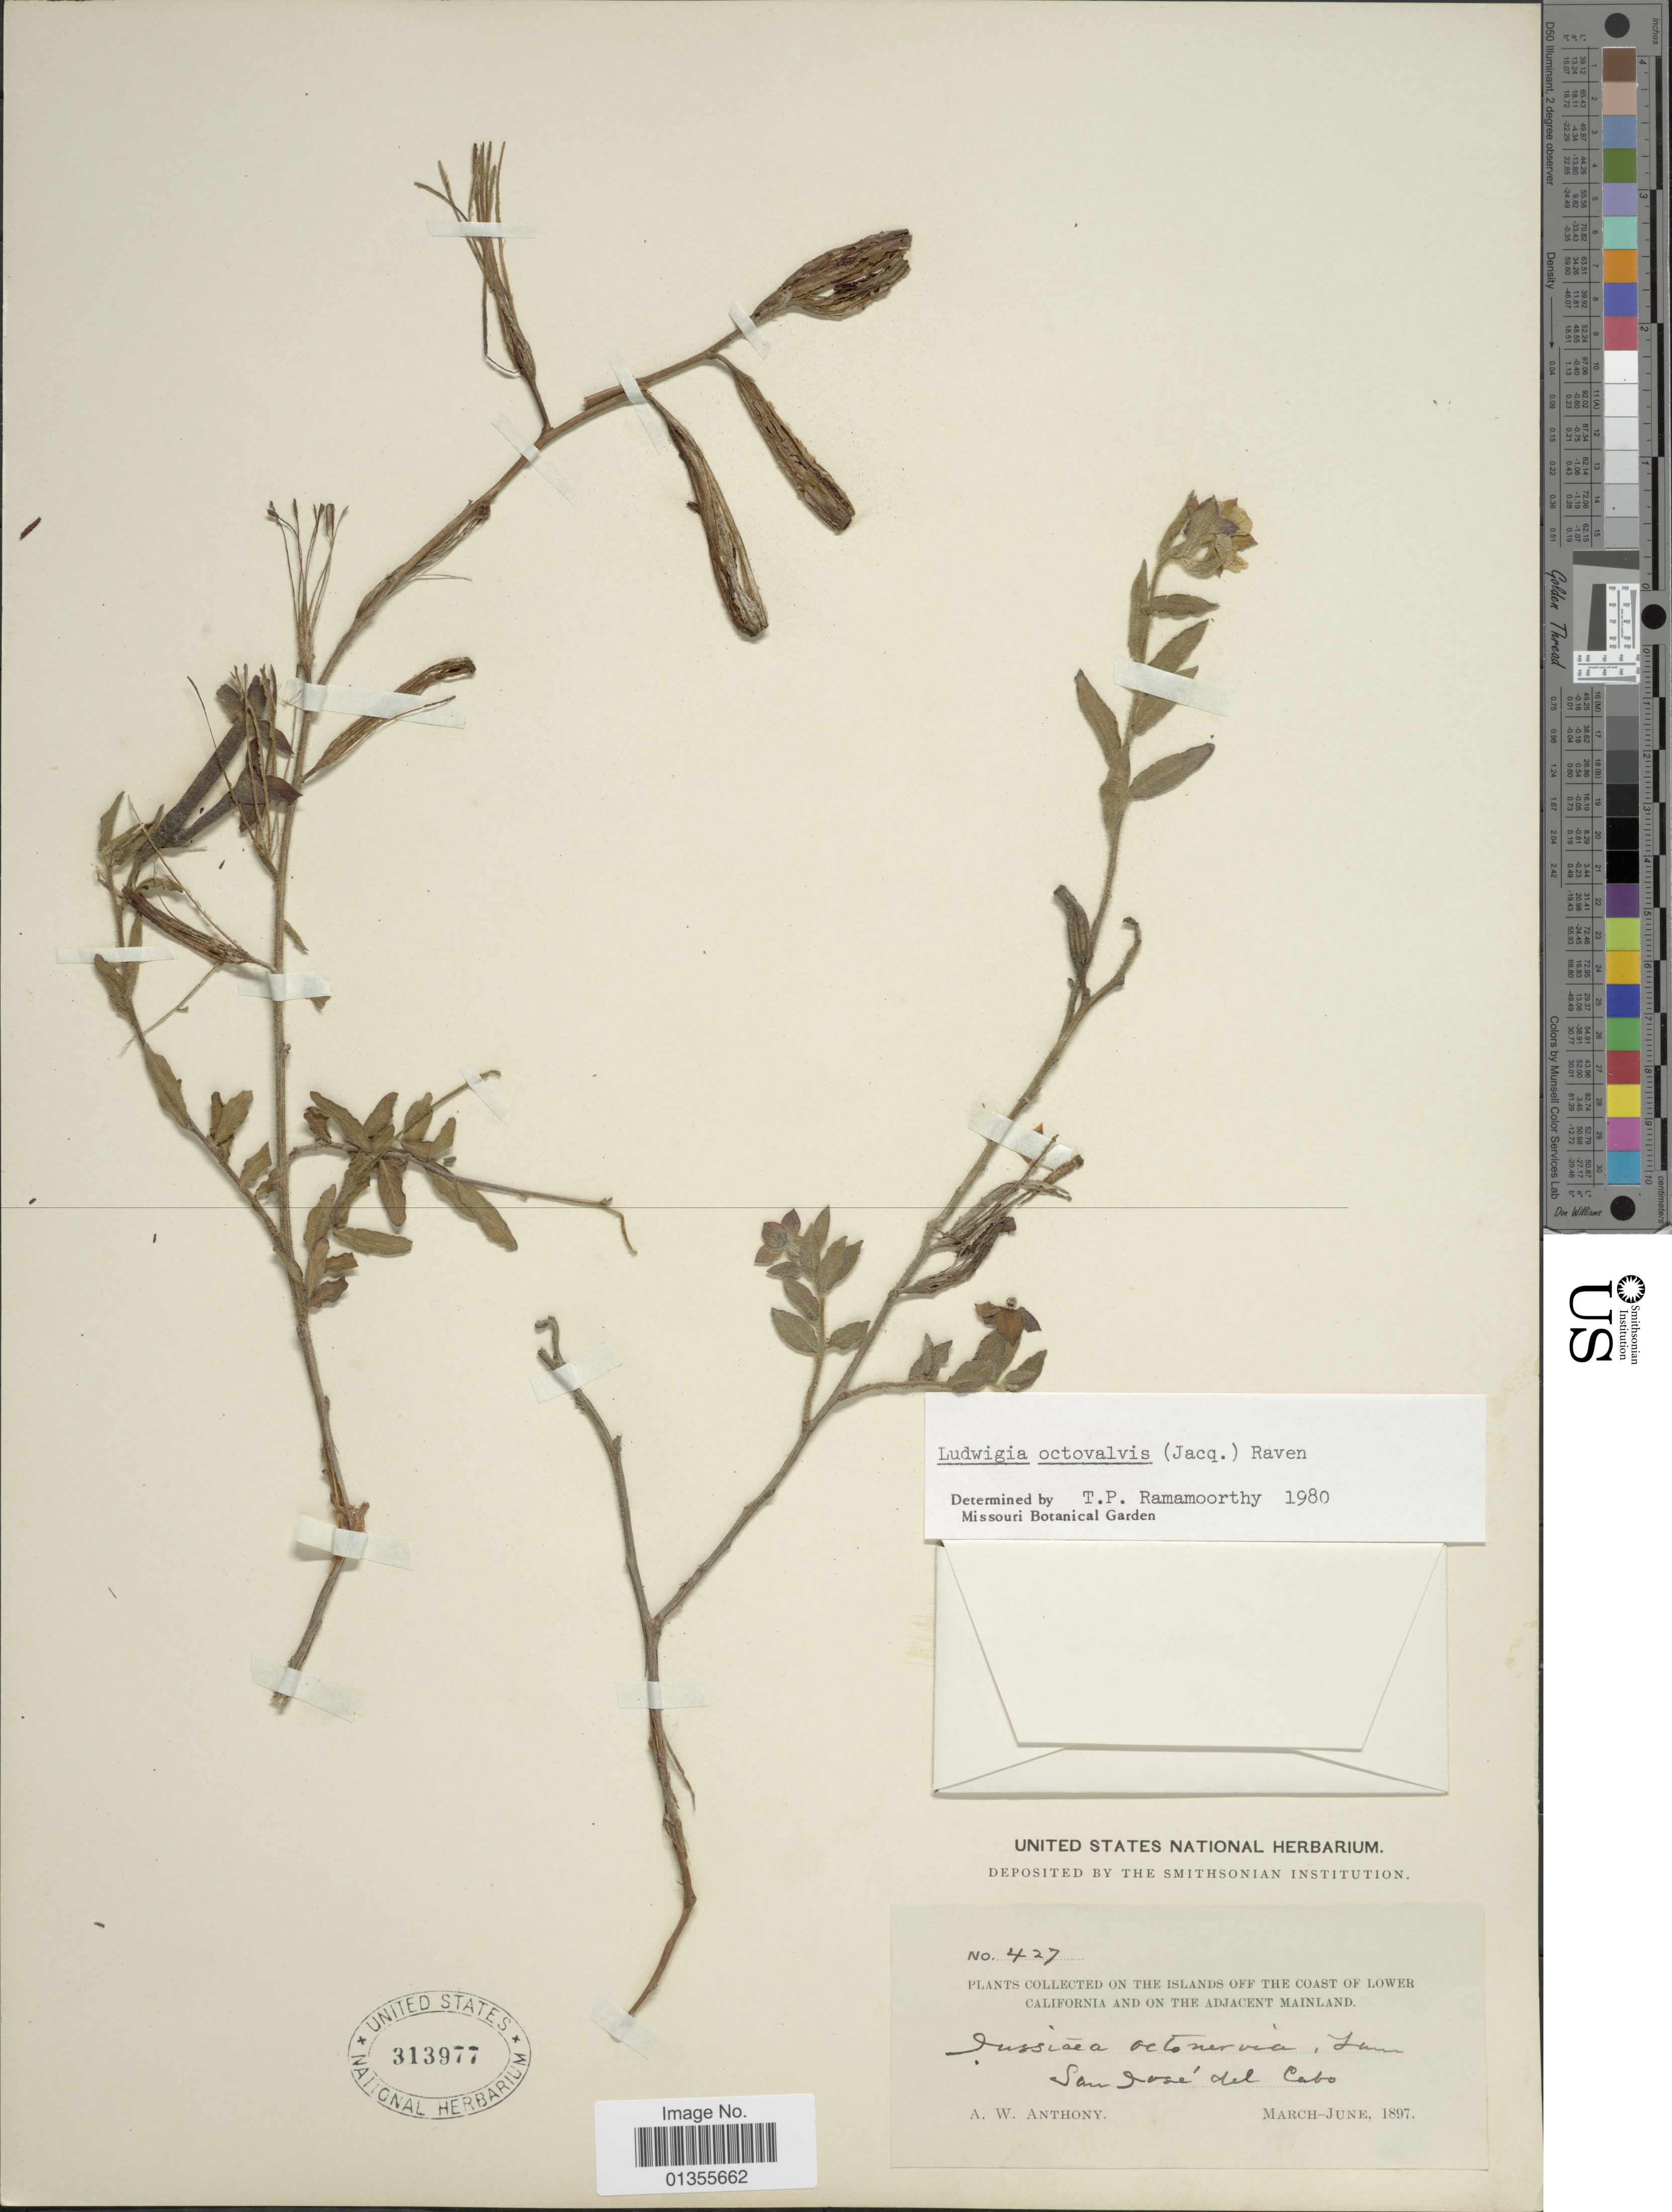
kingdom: Plantae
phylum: Tracheophyta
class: Magnoliopsida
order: Myrtales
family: Onagraceae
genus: Ludwigia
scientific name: Ludwigia octovalvis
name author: (Jacq.) P.H. Raven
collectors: A. W. Anthony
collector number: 427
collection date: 1897-03/1897-06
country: Mexico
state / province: Baja California Sur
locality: Islands off the coast of lower California and on the adjacent mainland. San José del Cabo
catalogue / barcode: US 313977